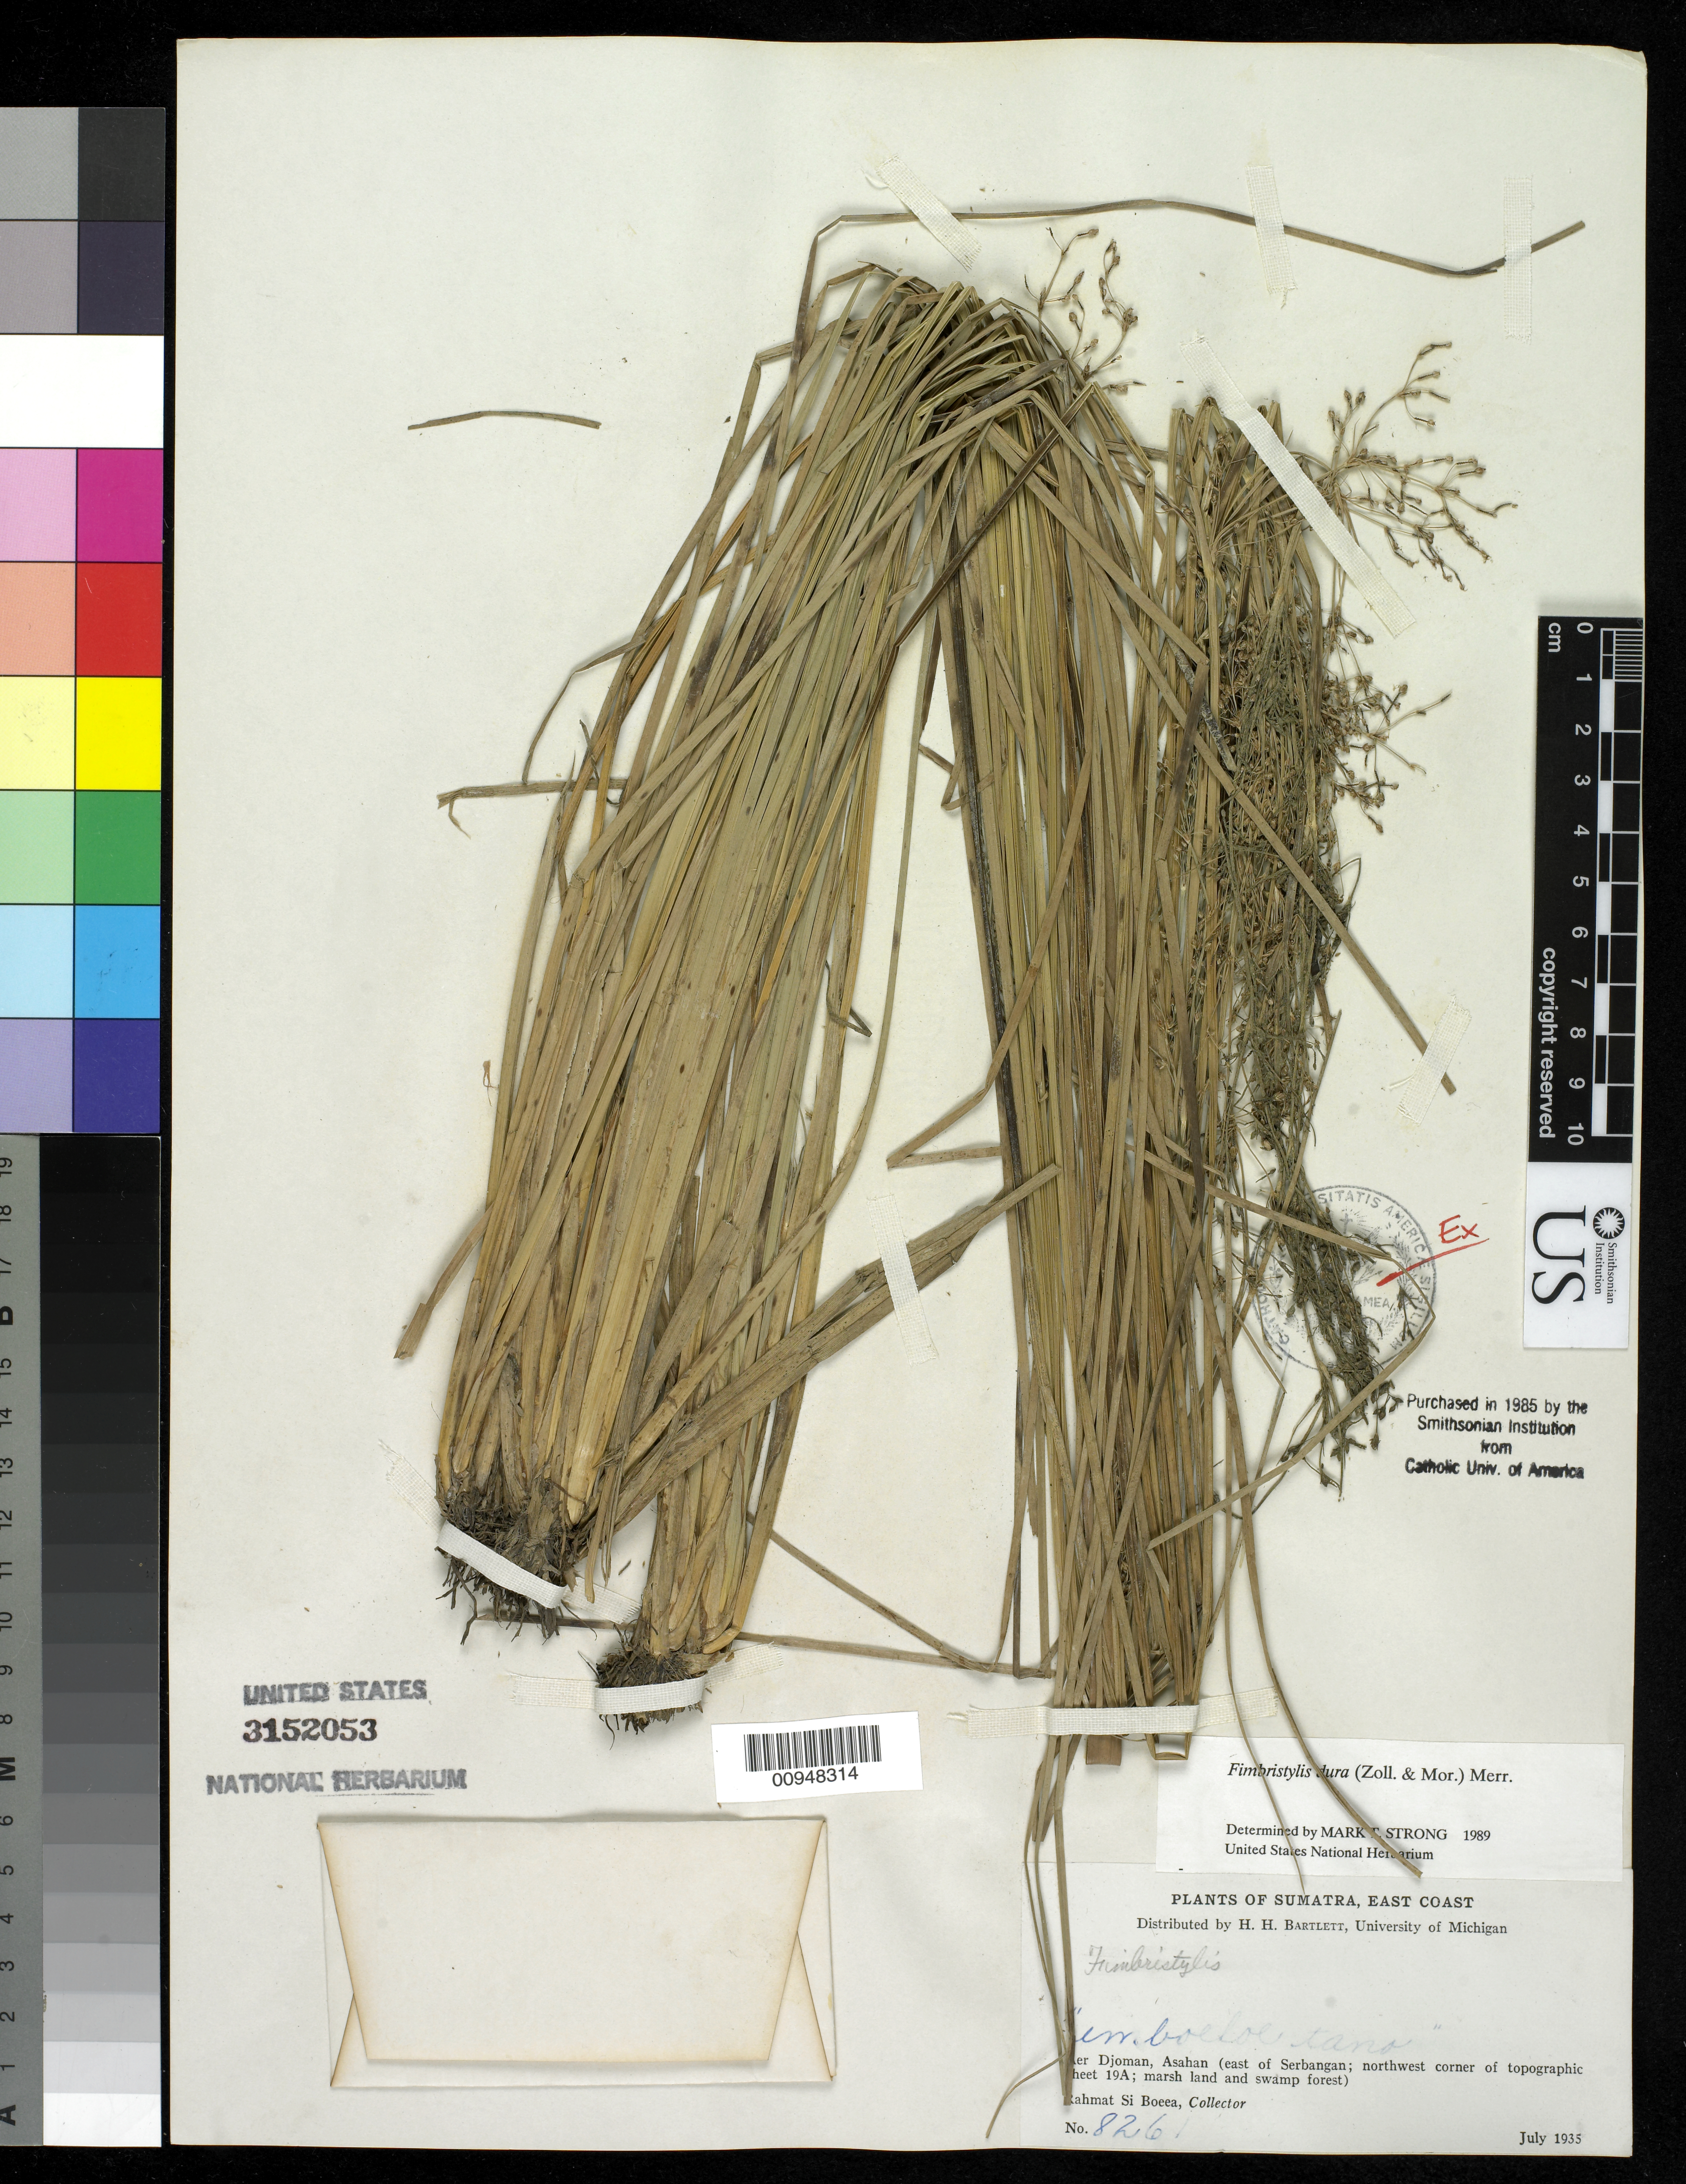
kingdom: Plantae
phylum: Tracheophyta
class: Liliopsida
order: Poales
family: Cyperaceae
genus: Fimbristylis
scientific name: Fimbristylis dura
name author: (Zoll. & Moritzi) Merr.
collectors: Rahmat Si Boeea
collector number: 8261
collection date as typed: Jul 1935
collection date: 1935-07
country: Indonesia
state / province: Sumatra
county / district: Aceh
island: Sumatra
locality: Aer Djoman, Asahan (E of Serbangan).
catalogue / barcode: US 3152053